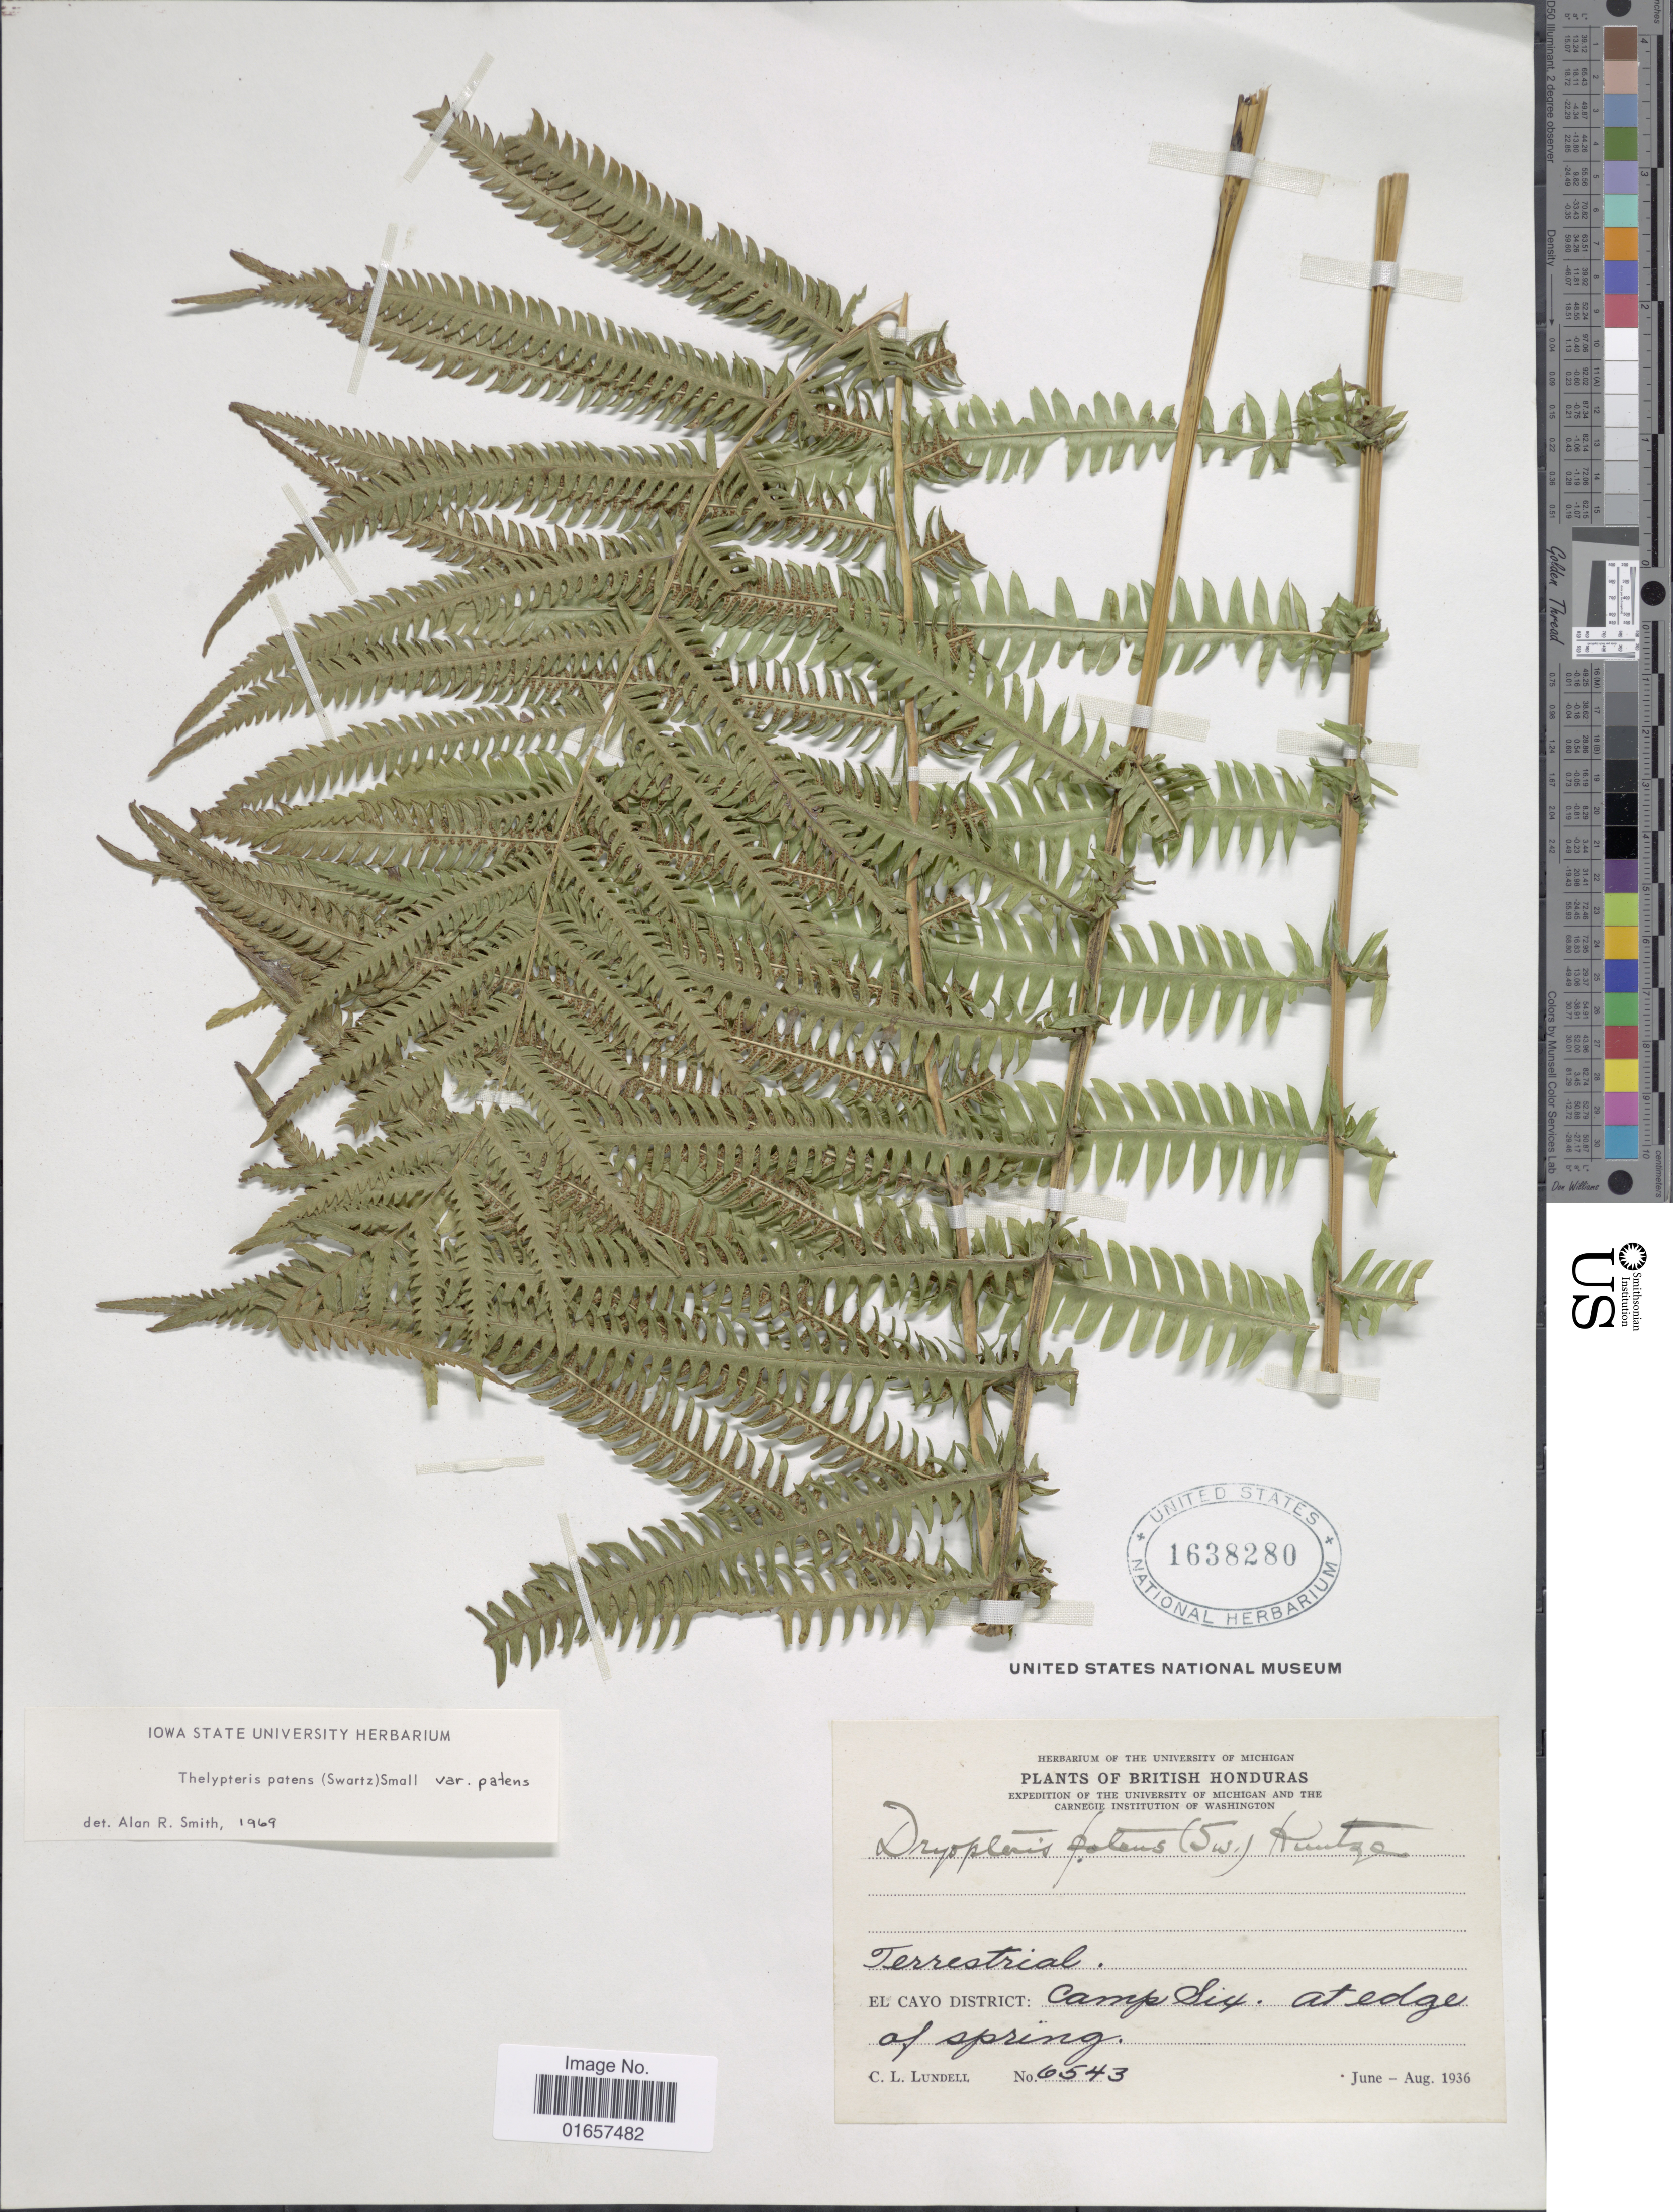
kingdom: Plantae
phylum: Tracheophyta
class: Polypodiopsida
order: Polypodiales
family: Thelypteridaceae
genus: Christella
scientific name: Christella patens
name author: (Sw.) Holttum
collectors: C. L. Lundell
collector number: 6543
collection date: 1936-06/1936-08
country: Belize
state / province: Cayo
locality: British Honduras, El Cayo District: Camp Six. At edge of springs.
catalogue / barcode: US 1638280